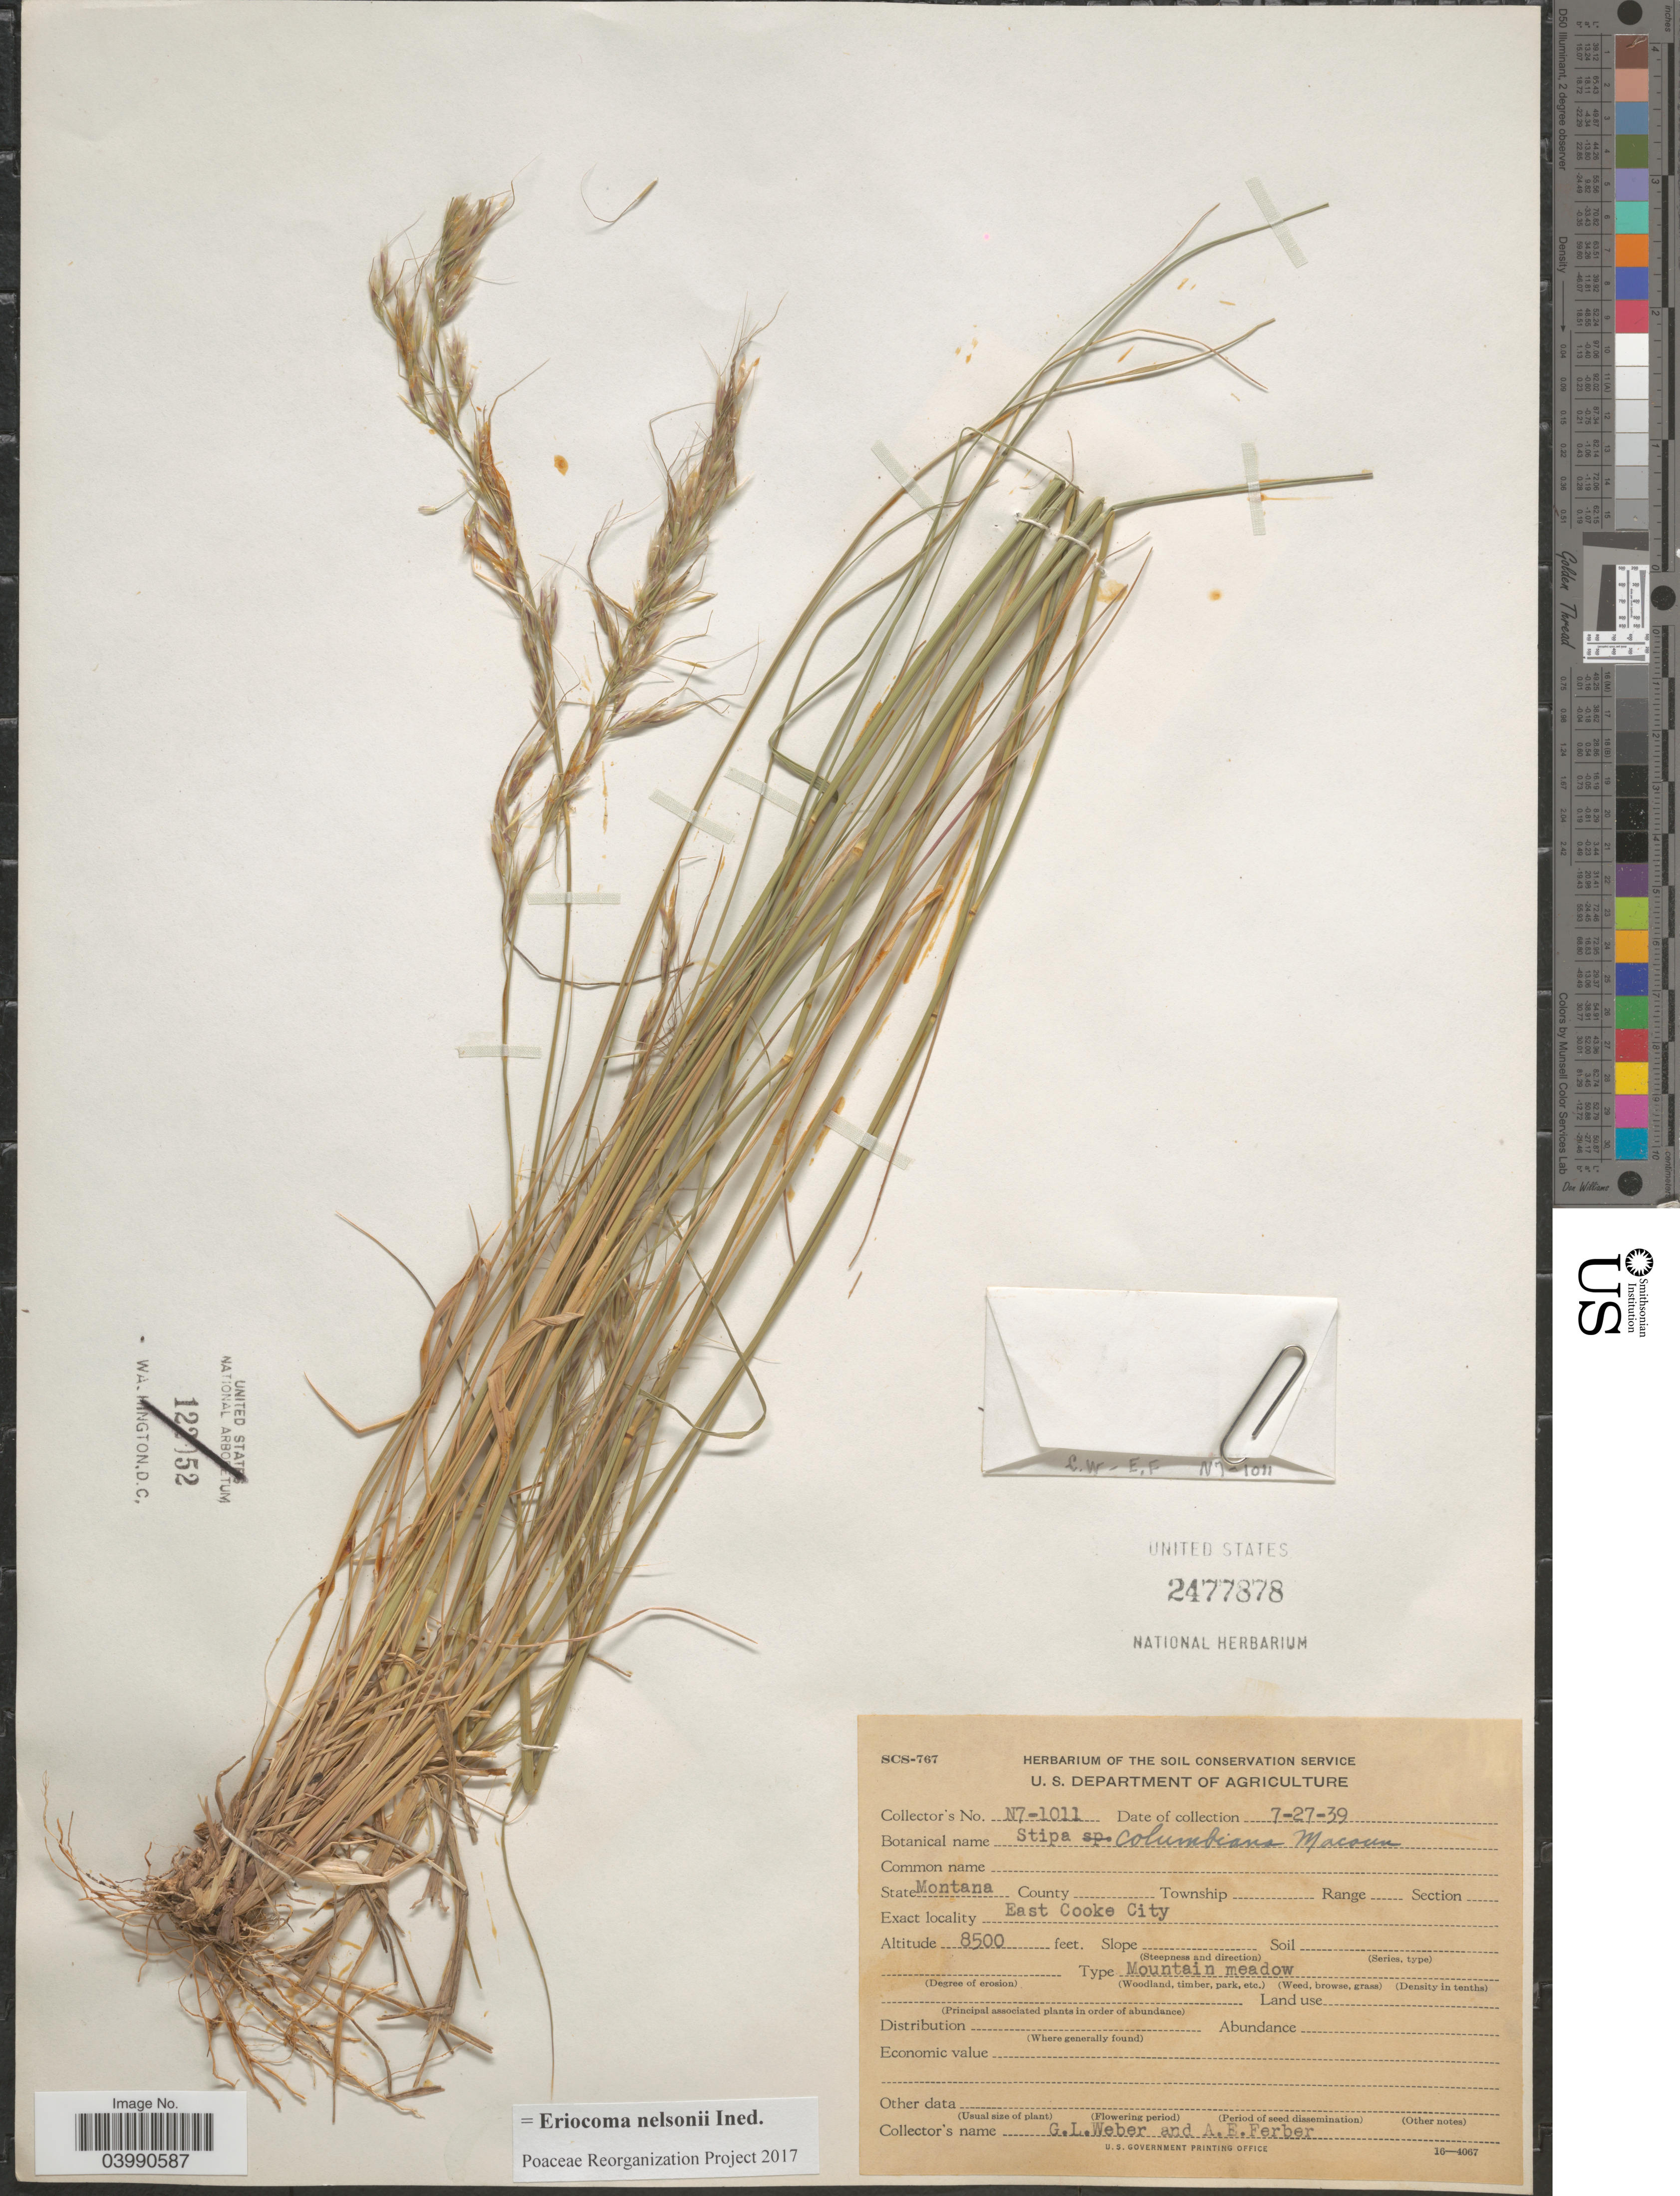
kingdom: Plantae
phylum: Tracheophyta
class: Liliopsida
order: Poales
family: Poaceae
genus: Eriocoma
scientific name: Eriocoma nelsonii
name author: (Scribn.) Romasch.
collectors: G. Weber & A. Ferber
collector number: N7-1011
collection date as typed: Transcribed d/m/y: 27/7/39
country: United States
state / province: Montana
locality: East Cooke City.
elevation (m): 2591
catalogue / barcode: US 2477878